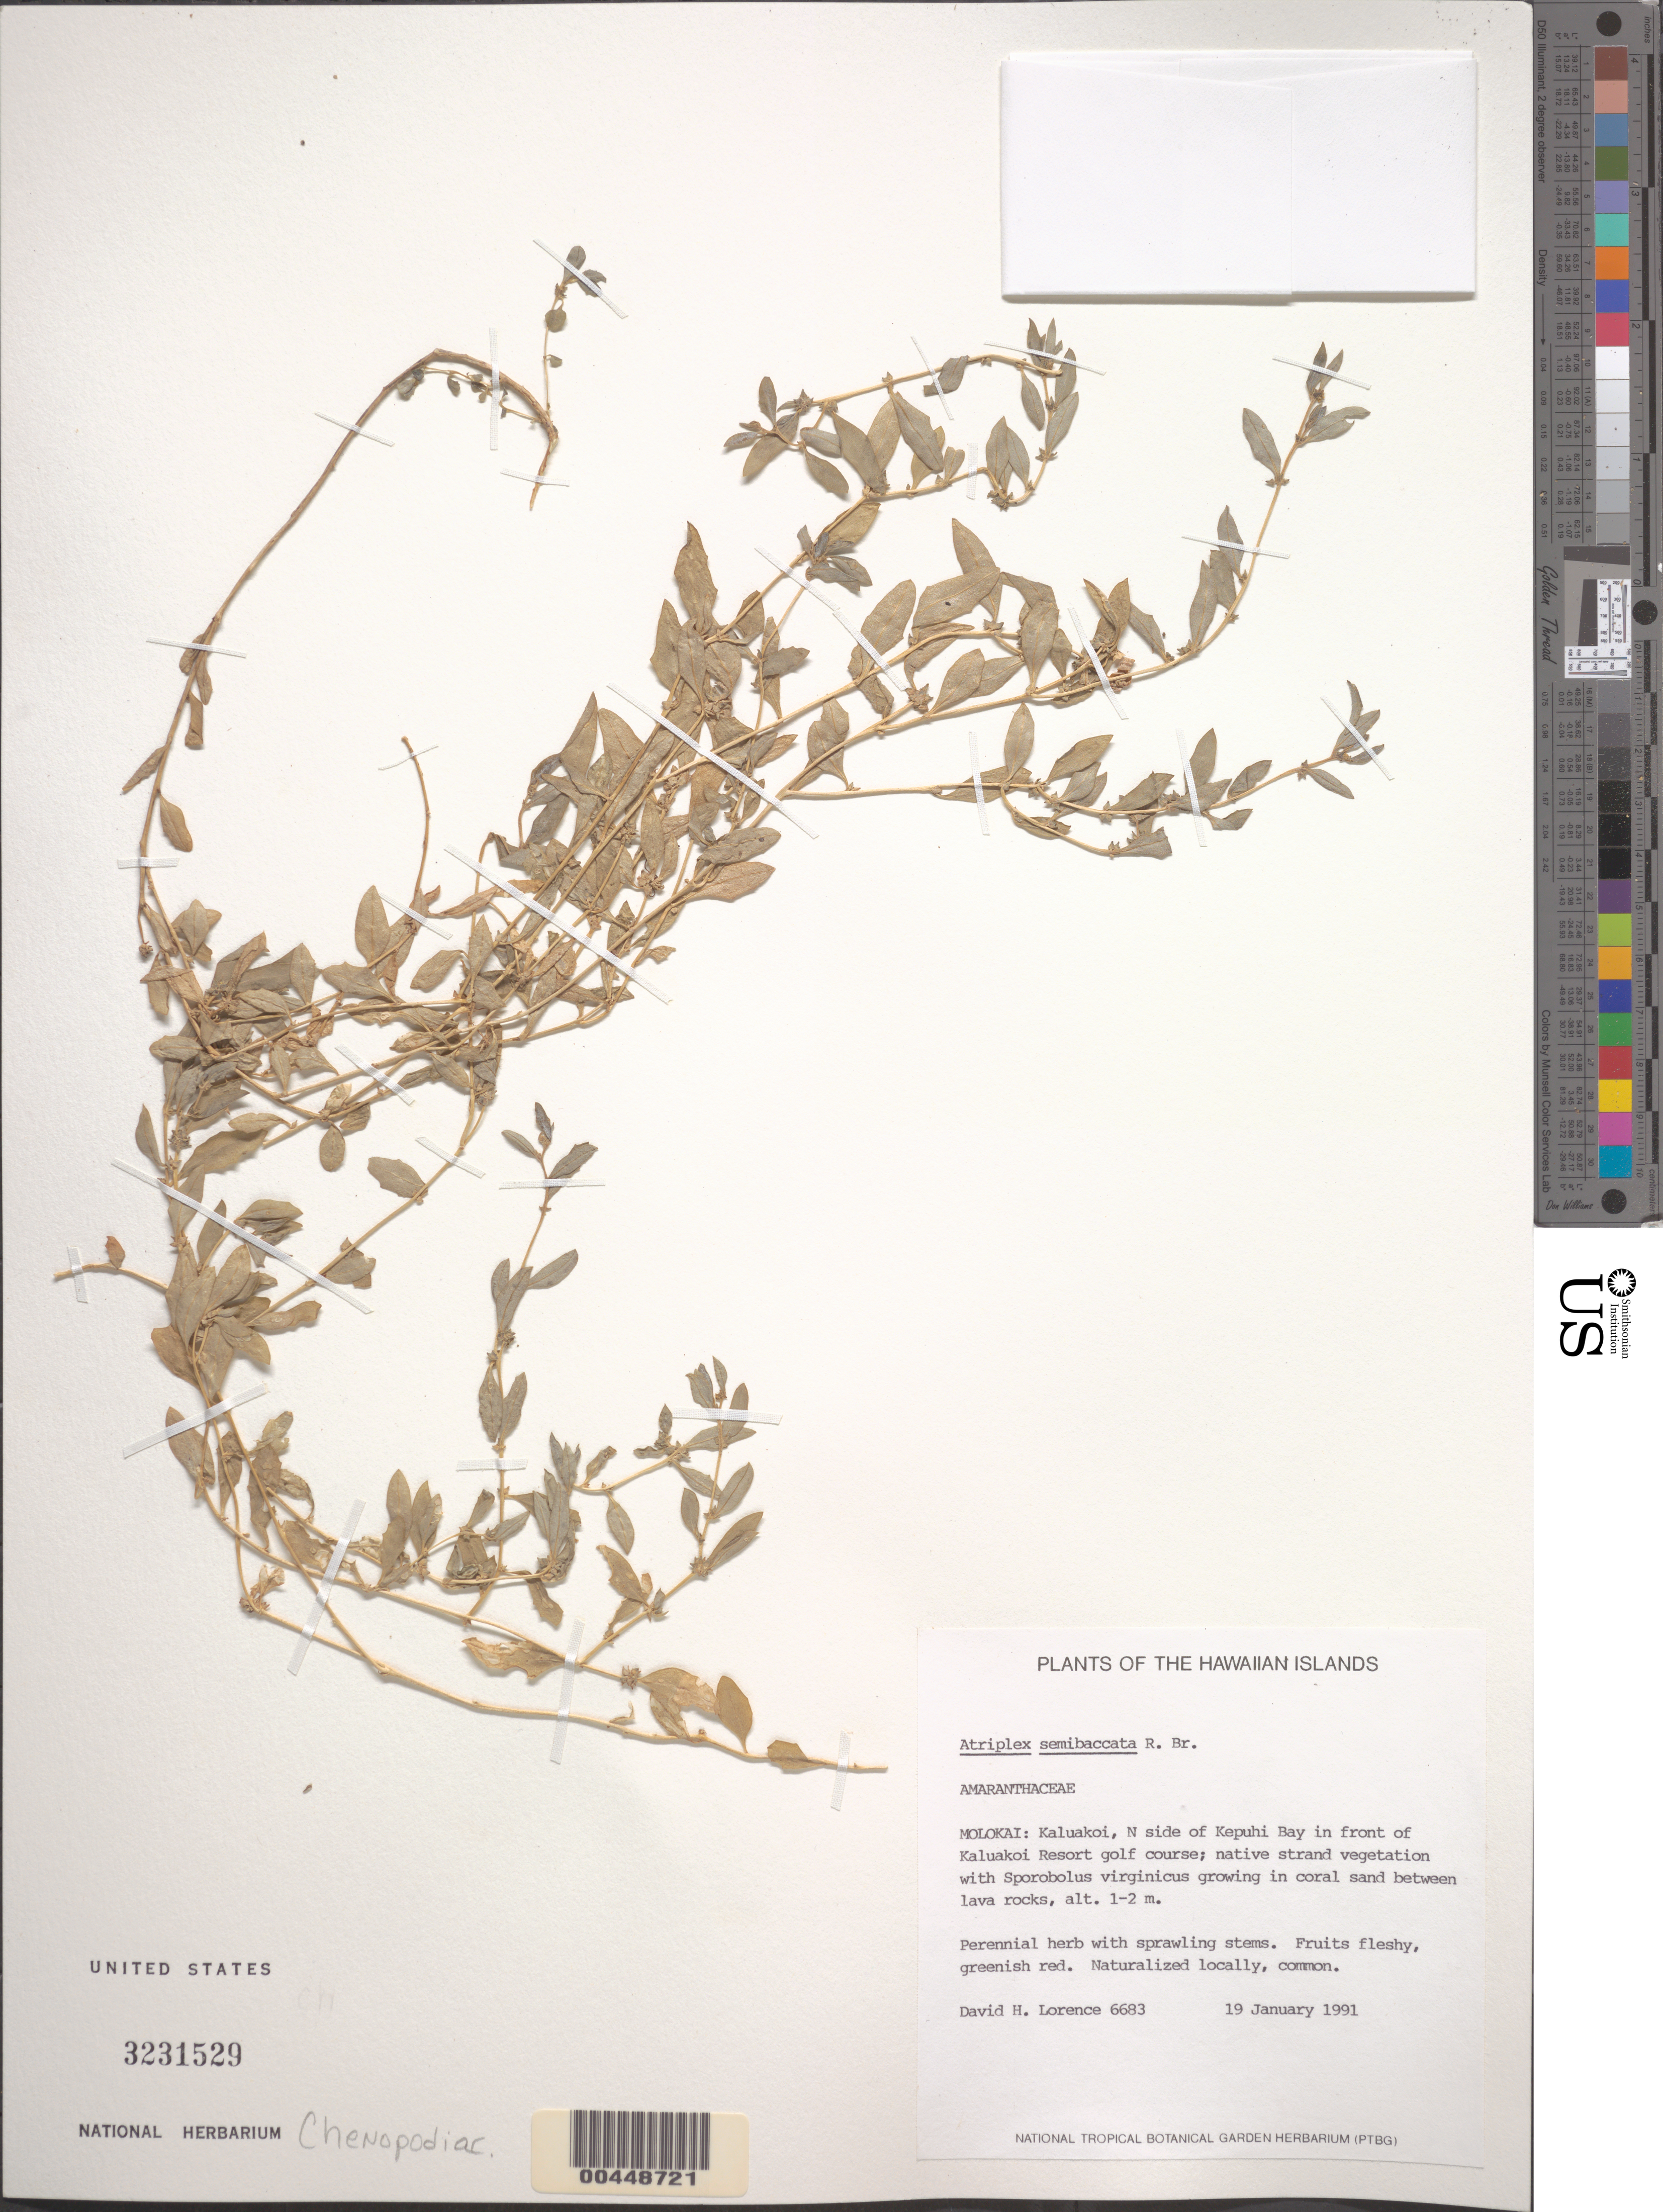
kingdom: Plantae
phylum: Tracheophyta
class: Magnoliopsida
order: Caryophyllales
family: Amaranthaceae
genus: Atriplex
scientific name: Atriplex semibaccata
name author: R. Br.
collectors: D. Lorence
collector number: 6683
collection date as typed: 19 Jan 1991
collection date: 1991-01-19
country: United States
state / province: Hawaii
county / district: Maui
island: Moloka'i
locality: Kaluakoi, N side of Kepuhi Bay in front of Kaluakoi Resort golf course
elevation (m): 1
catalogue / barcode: US 3231529